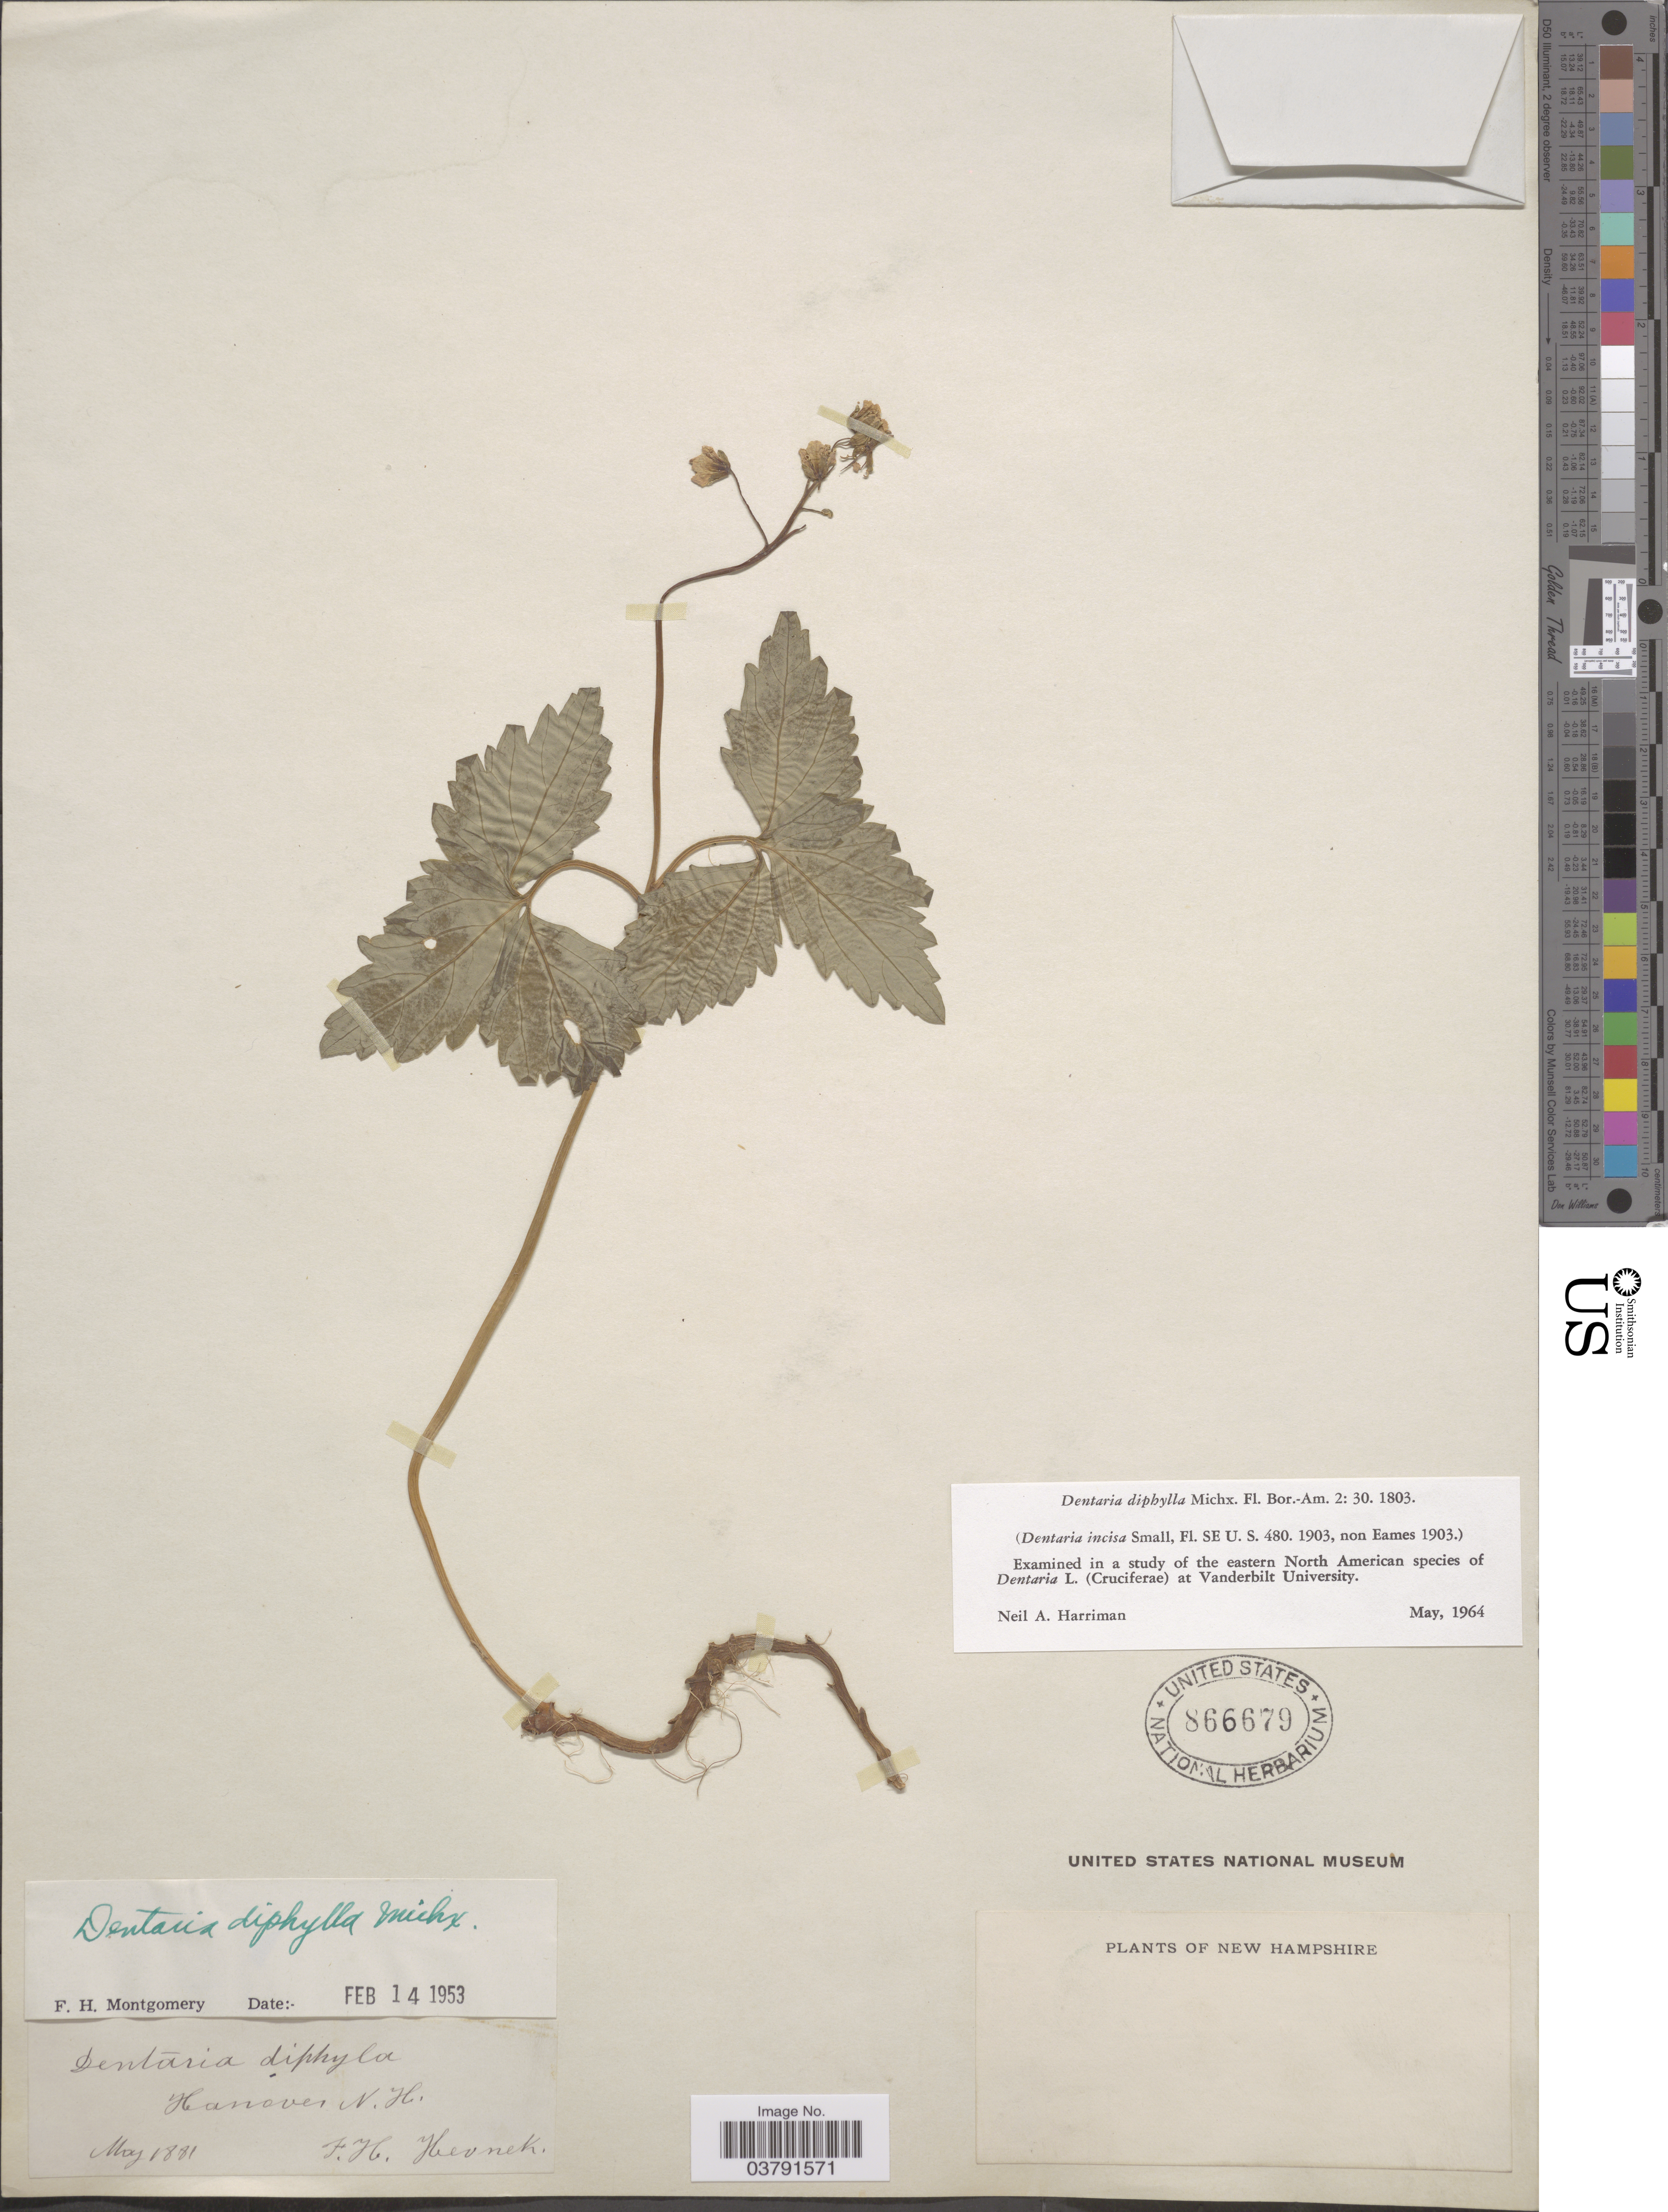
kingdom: Plantae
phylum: Tracheophyta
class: Magnoliopsida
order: Brassicales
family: Brassicaceae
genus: Dentaria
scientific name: Dentaria diphylla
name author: Michx.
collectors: F. Hevnek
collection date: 1881-05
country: United States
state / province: New Hampshire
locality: Hanover.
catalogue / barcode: US 866679